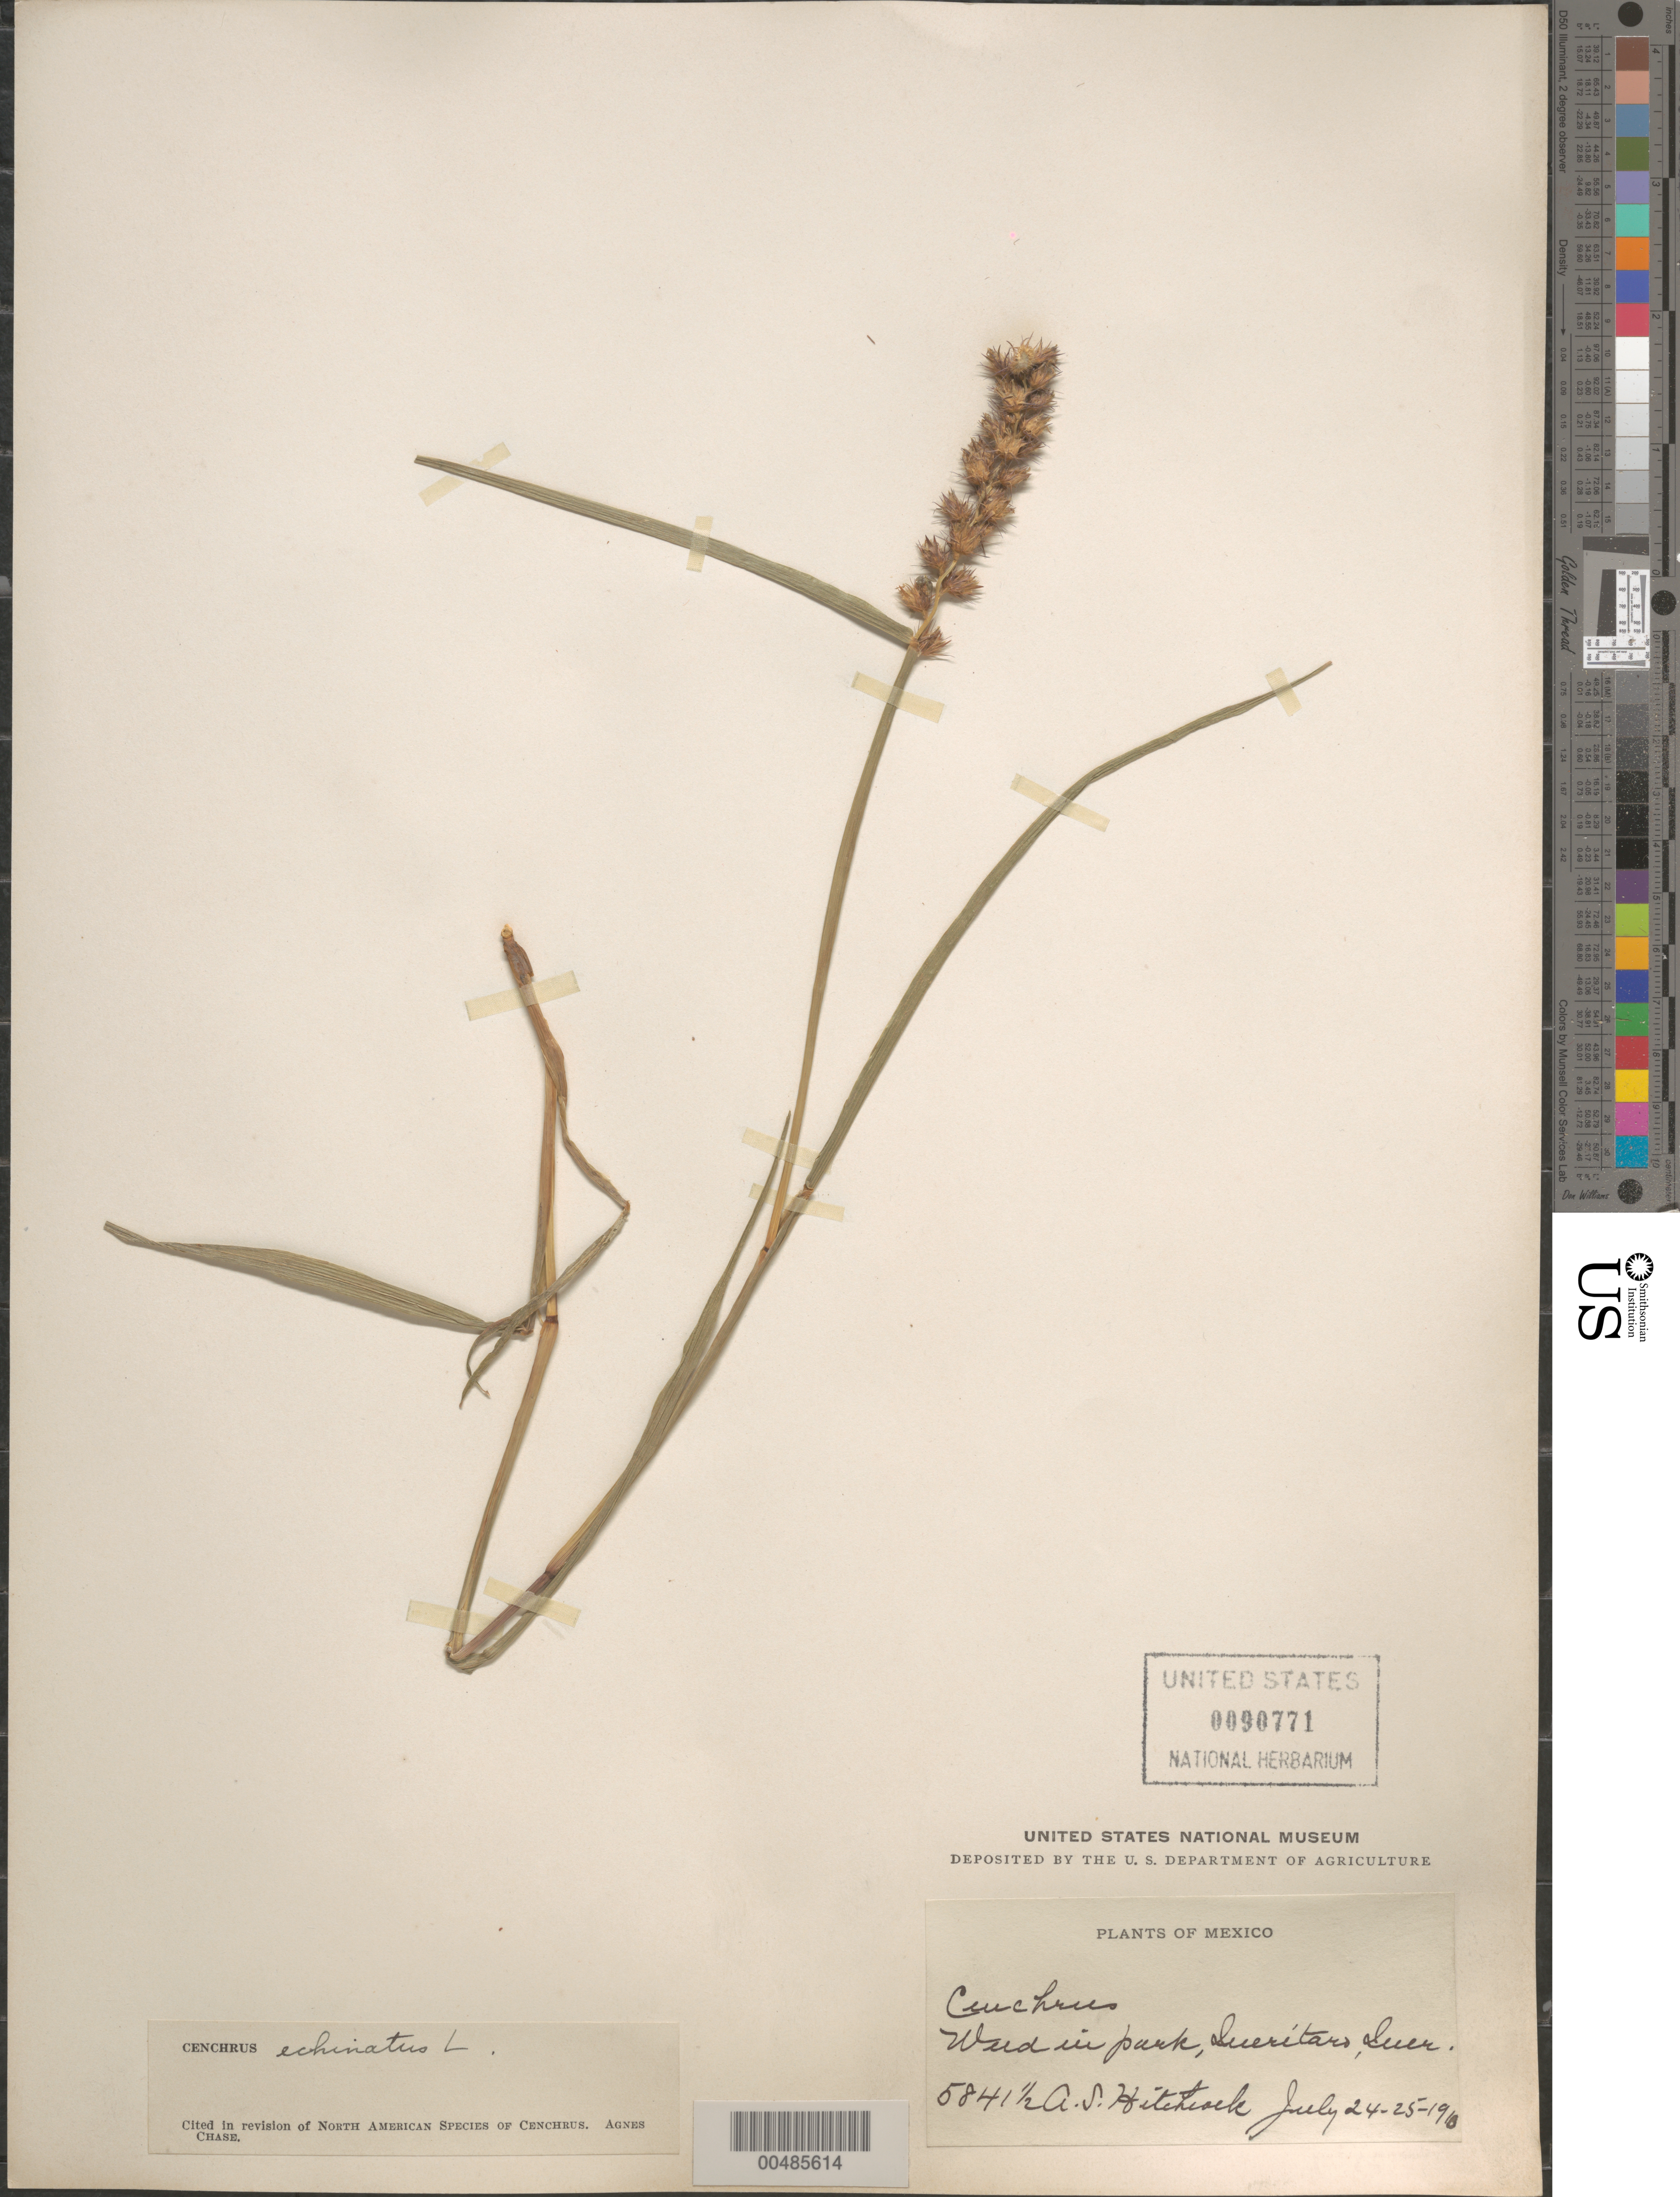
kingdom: Plantae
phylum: Tracheophyta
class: Liliopsida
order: Poales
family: Poaceae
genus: Cenchrus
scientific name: Cenchrus echinatus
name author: L.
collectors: A. S. Hitchcock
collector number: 5841.5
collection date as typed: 24 Jul 1910 to 25 Jul 1910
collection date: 1910-07-24/1910-07-25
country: Mexico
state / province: Querétaro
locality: Quer‚taro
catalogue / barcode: US 90771